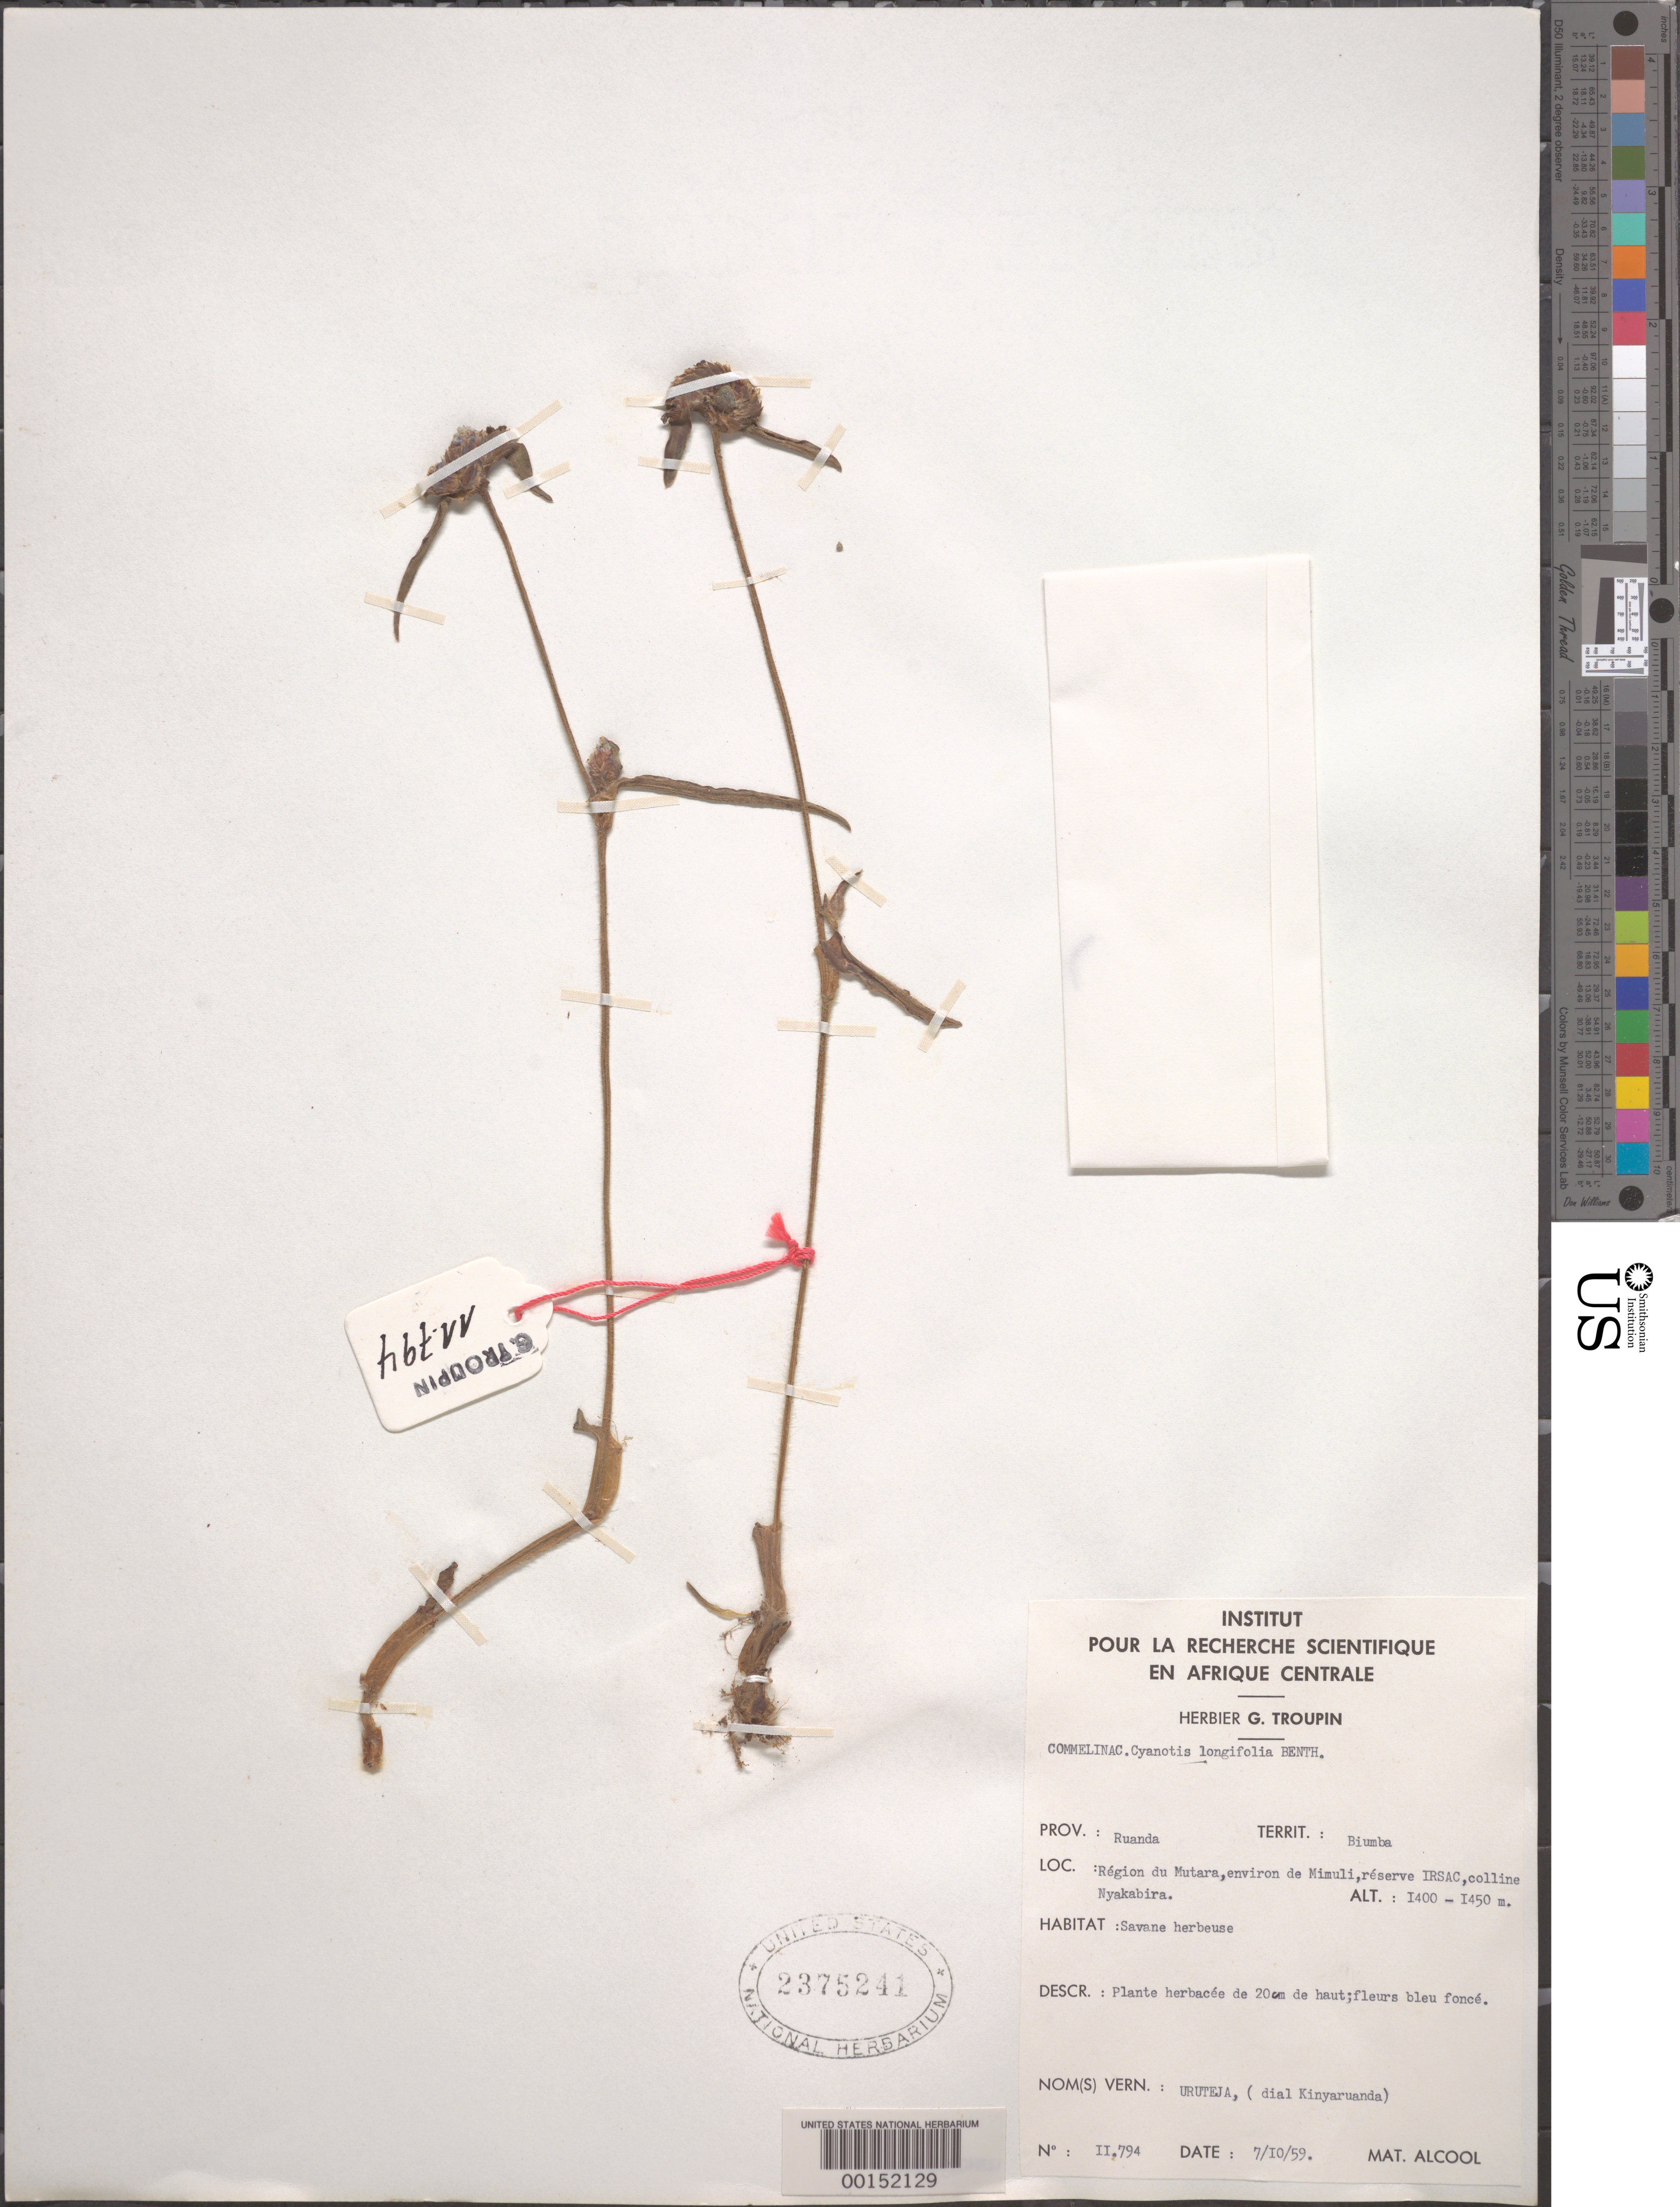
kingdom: Plantae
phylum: Tracheophyta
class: Liliopsida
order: Commelinales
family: Commelinaceae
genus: Cyanotis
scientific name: Cyanotis longifolia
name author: Benth.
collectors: G. Troupin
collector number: Ii.794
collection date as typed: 07 Oct 1959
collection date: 1959-10-07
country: Rwanda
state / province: Nord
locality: Mutara, near mimuli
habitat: Savanna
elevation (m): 1400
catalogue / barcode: US 2375241